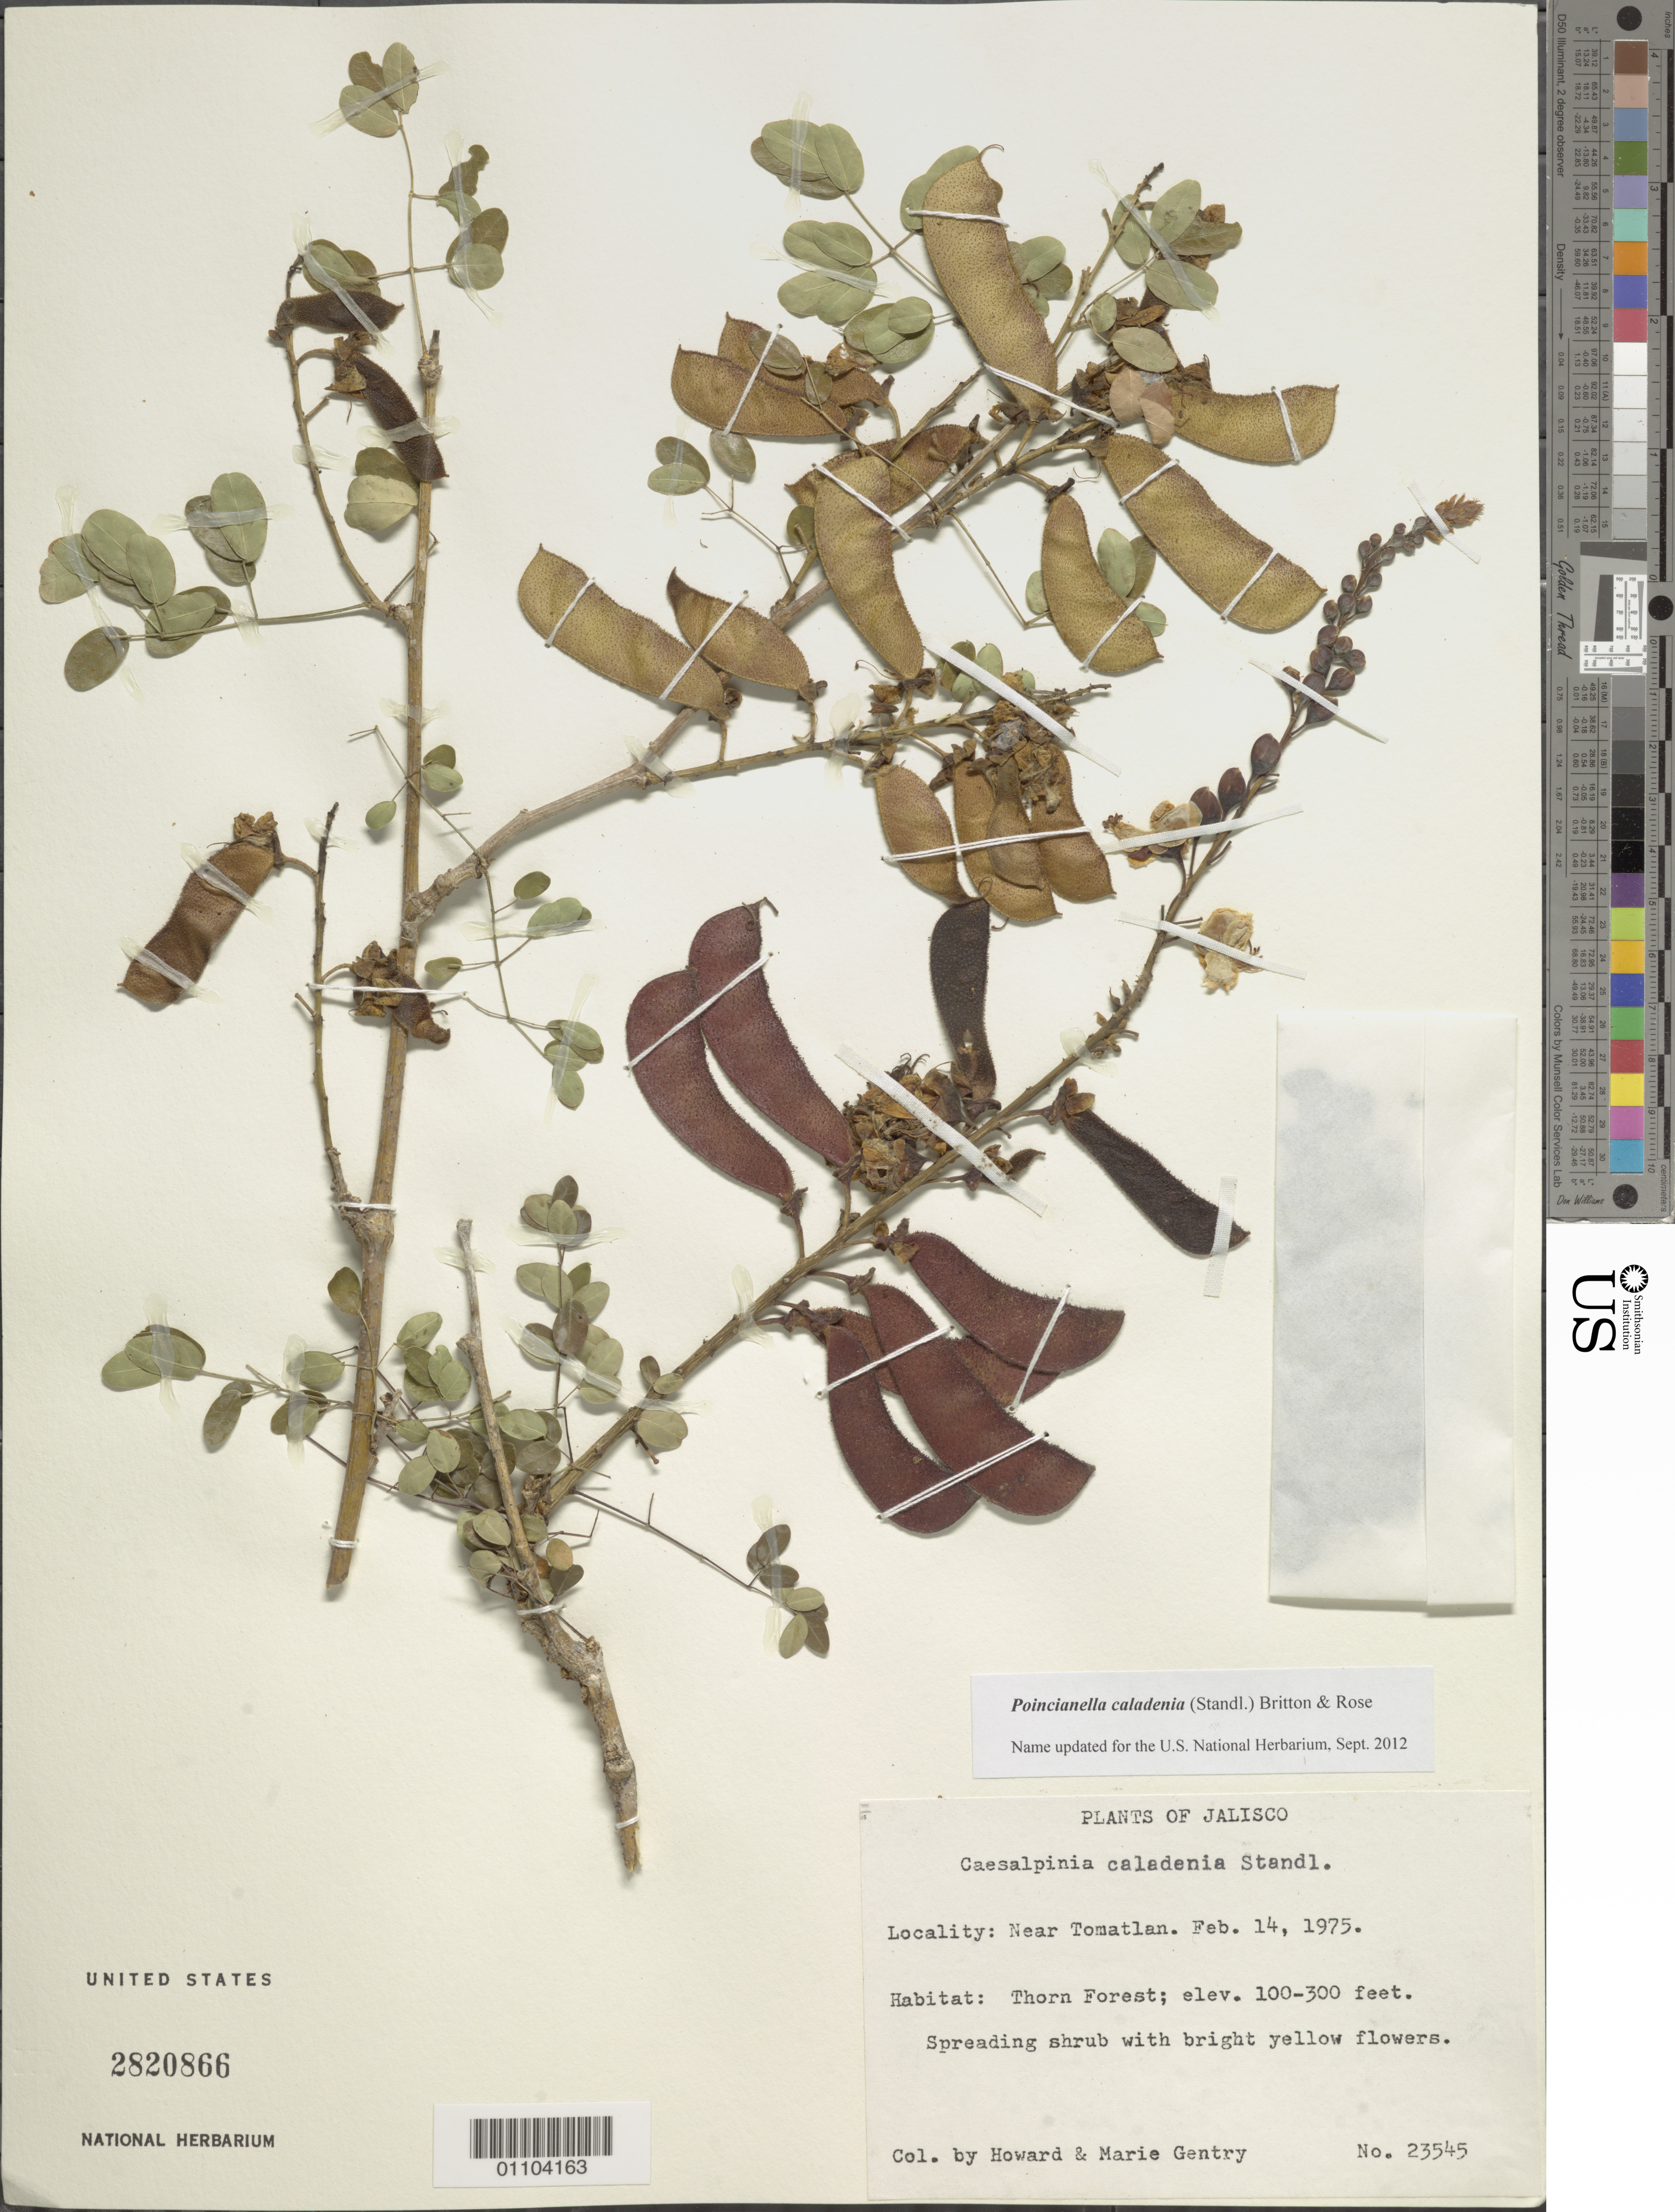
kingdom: Plantae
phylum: Tracheophyta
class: Magnoliopsida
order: Fabales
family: Fabaceae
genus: Erythrostemon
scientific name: Erythrostemon caladenia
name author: (Standl.) Gagnon & G.P. Lewis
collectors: H. S. Gentry & M. Gentry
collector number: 23545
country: Mexico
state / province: Jalisco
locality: Near Tomatlan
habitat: Thorn Forest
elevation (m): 30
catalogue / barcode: US 2820866